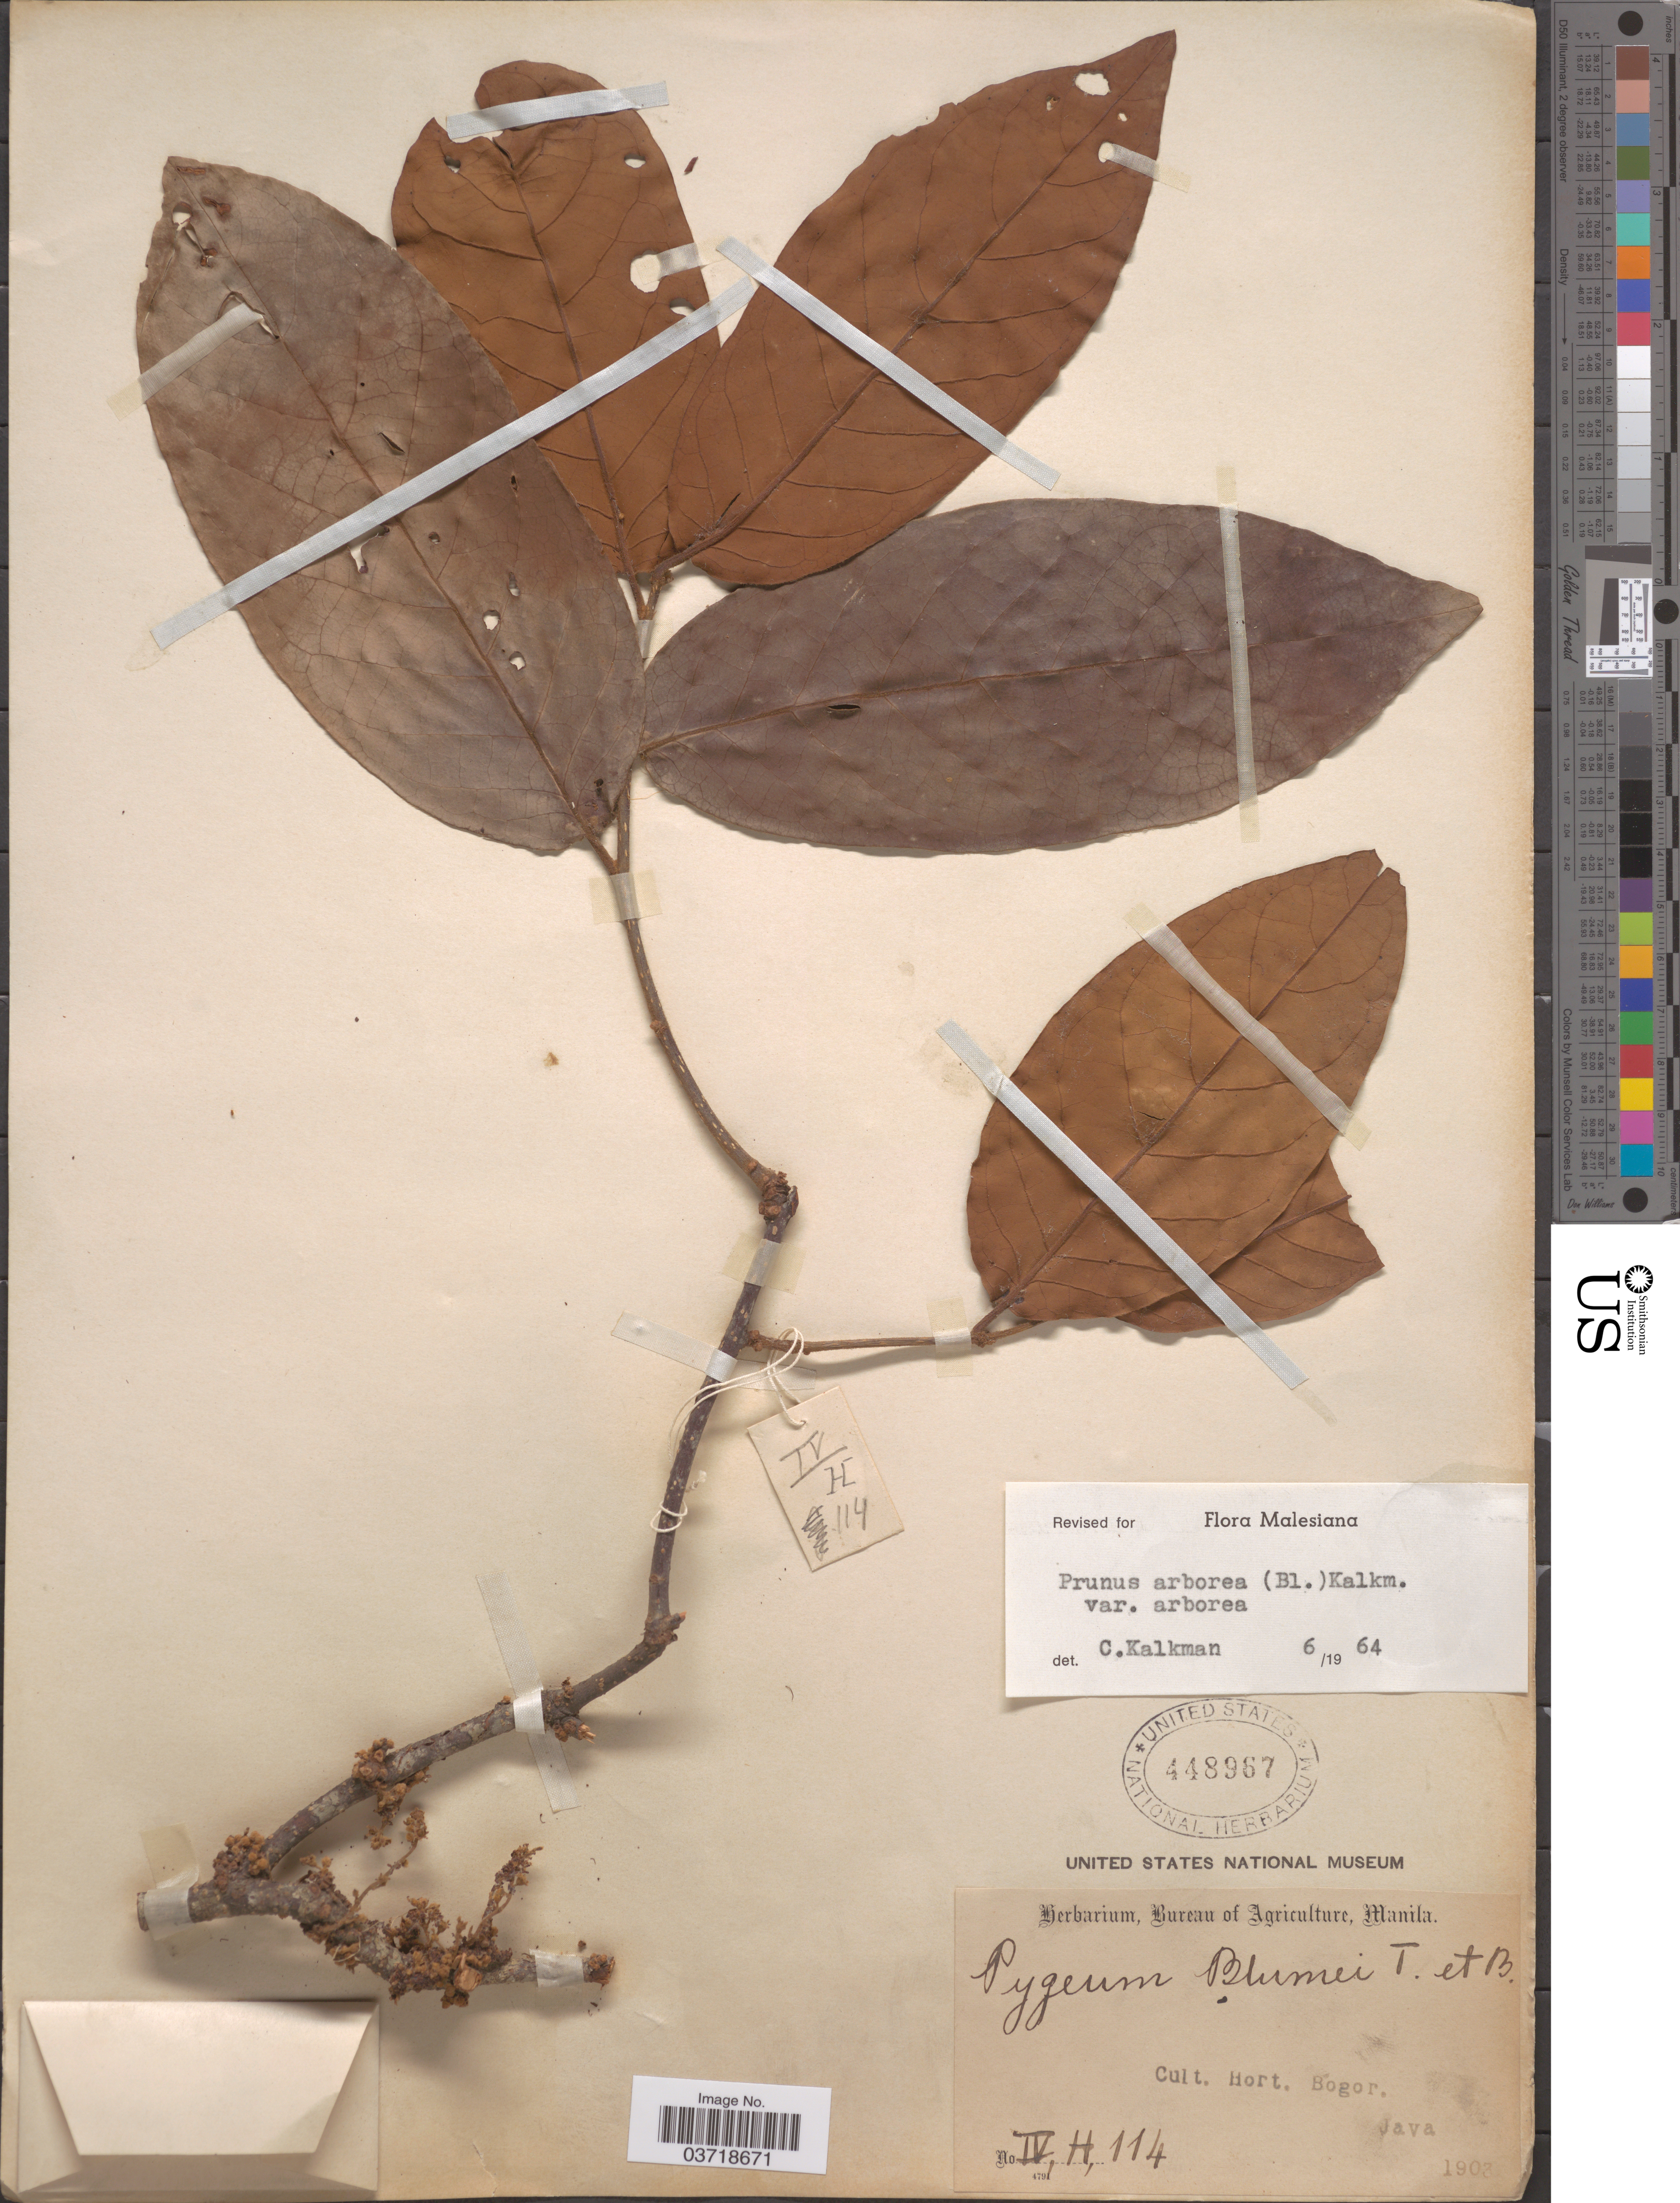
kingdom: Plantae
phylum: Tracheophyta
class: Magnoliopsida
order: Rosales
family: Rosaceae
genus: Prunus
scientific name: Prunus arborea var. arborea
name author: (Blume) Kalkman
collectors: ex Herb. Bur. Agric. Manila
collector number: IV,H,114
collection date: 1903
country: Indonesia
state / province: Java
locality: Cult. Hort. Bogor.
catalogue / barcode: US 448967